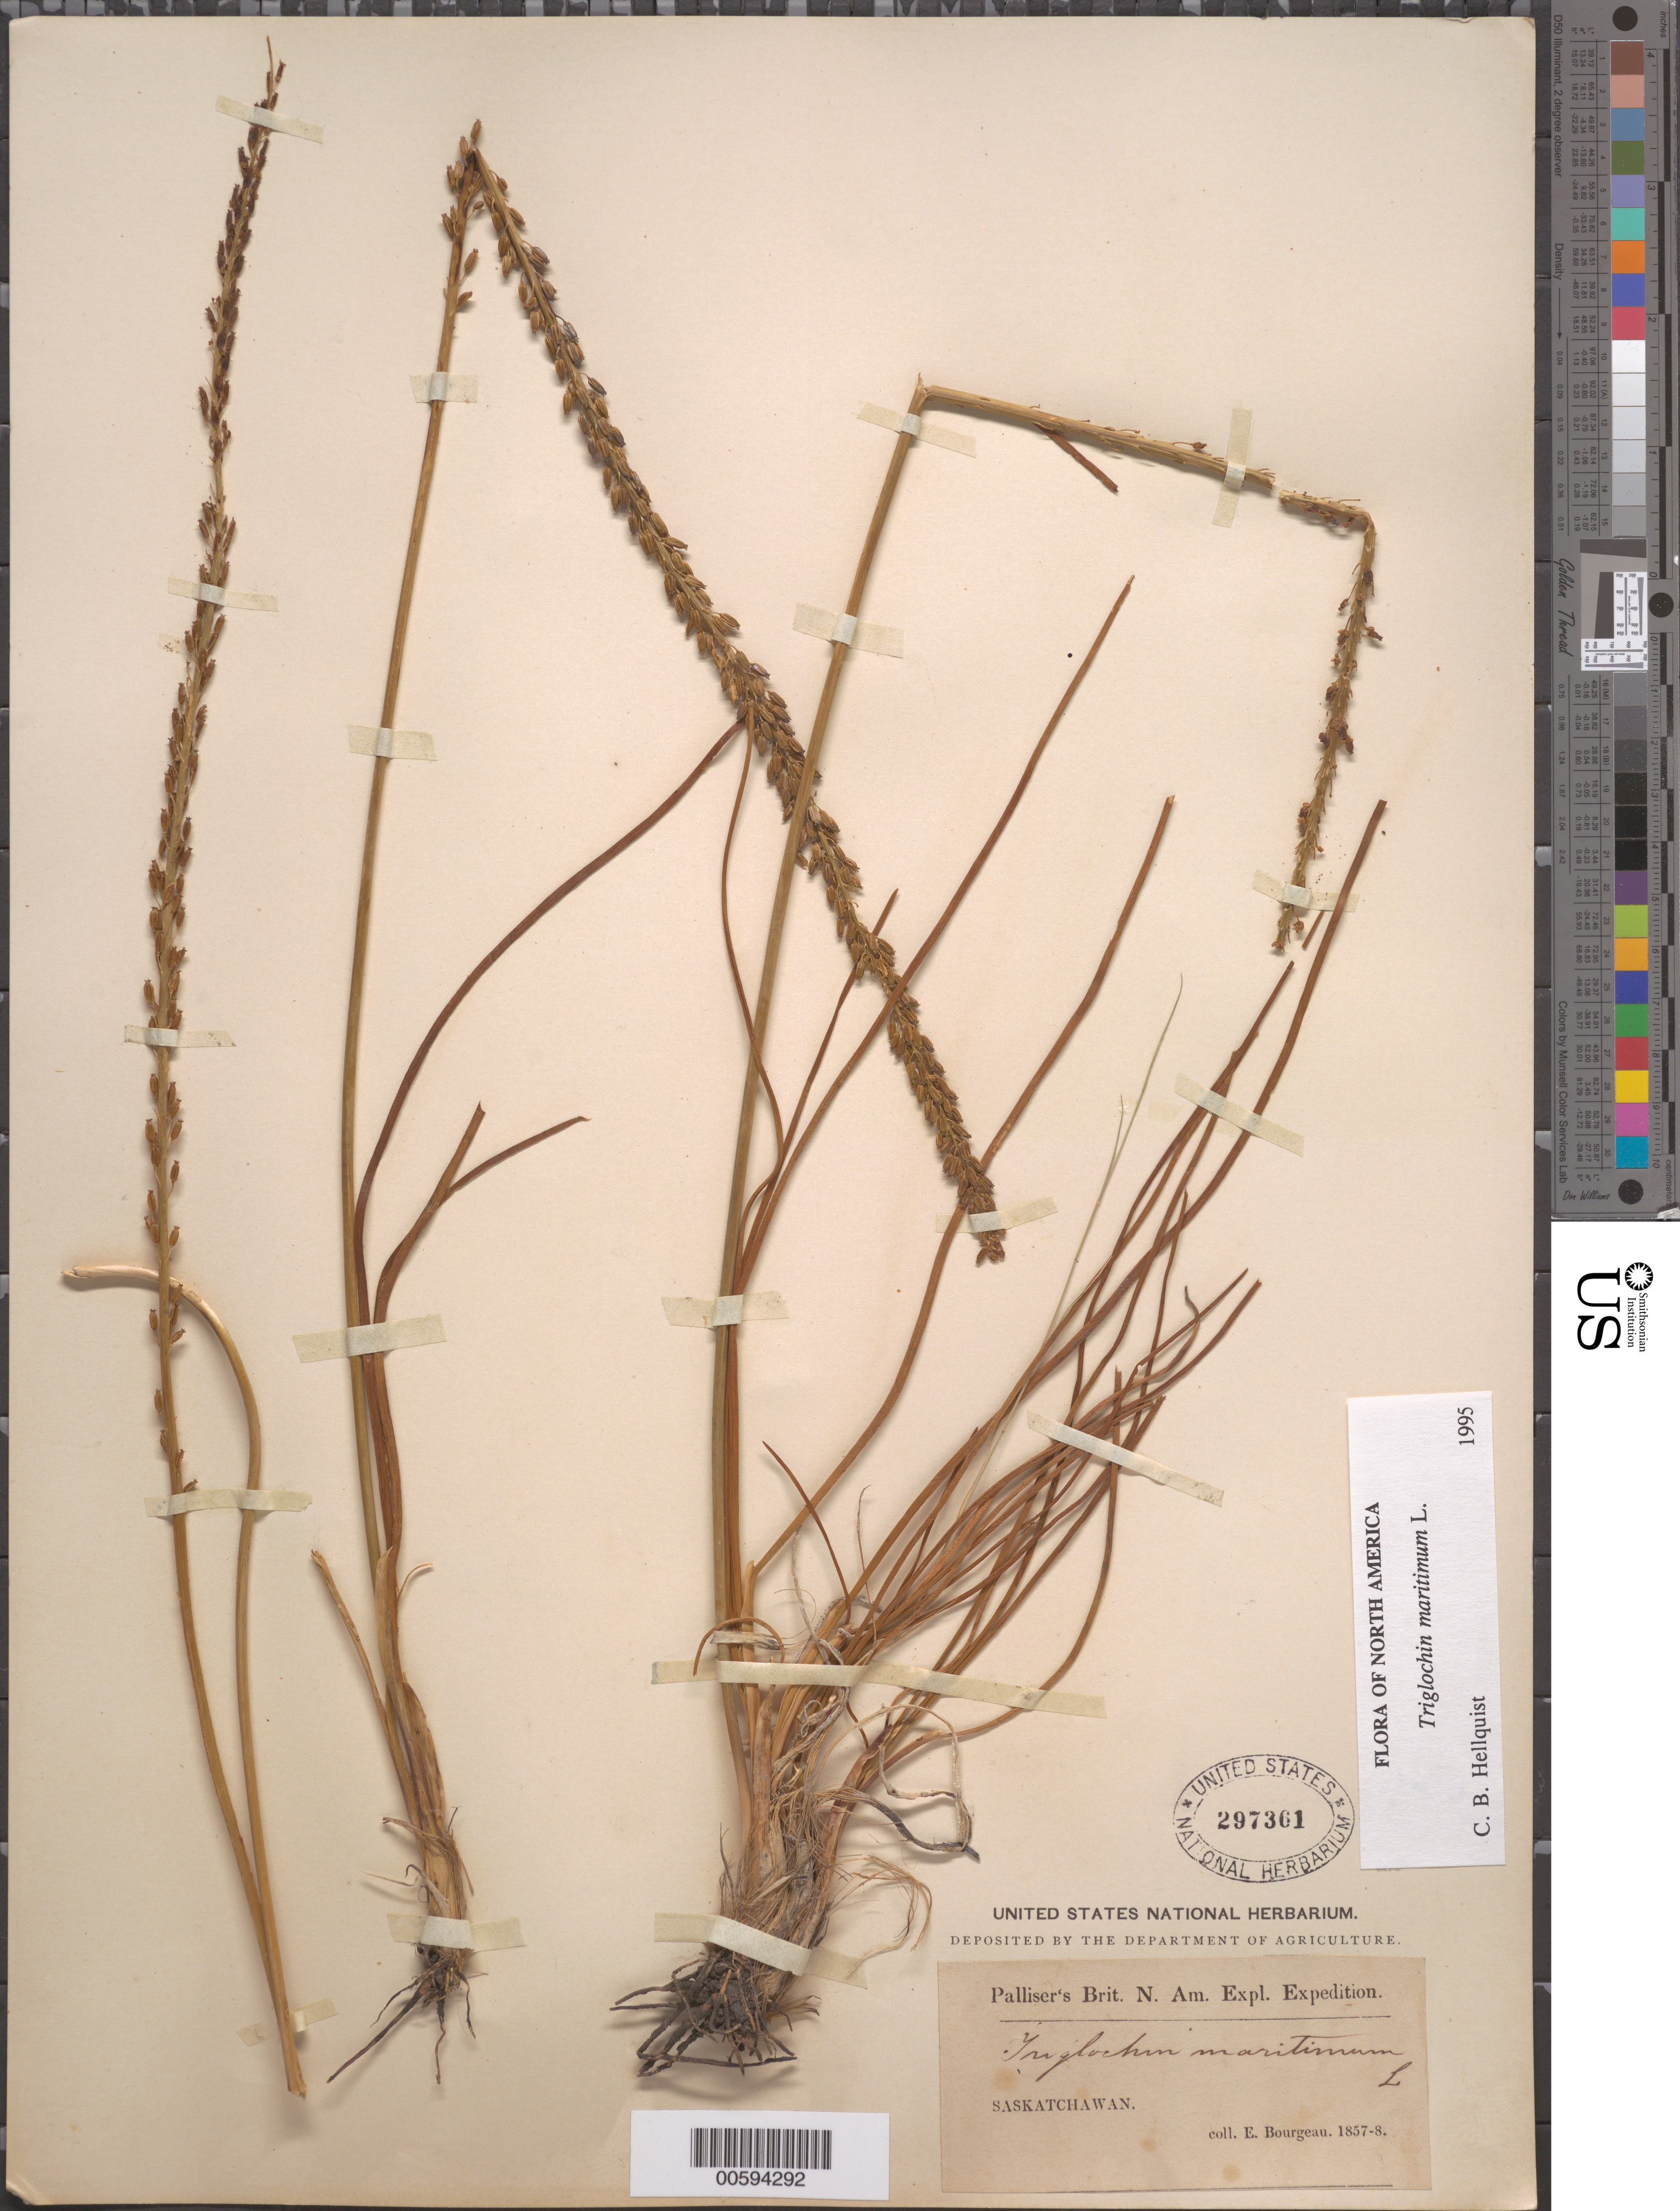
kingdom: Plantae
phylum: Tracheophyta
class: Liliopsida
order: Alismatales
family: Juncaginaceae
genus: Triglochin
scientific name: Triglochin maritima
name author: L.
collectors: E. Bourgeau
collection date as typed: Aug 1857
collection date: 1857-08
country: Canada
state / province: Saskatchewan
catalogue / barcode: US 297361